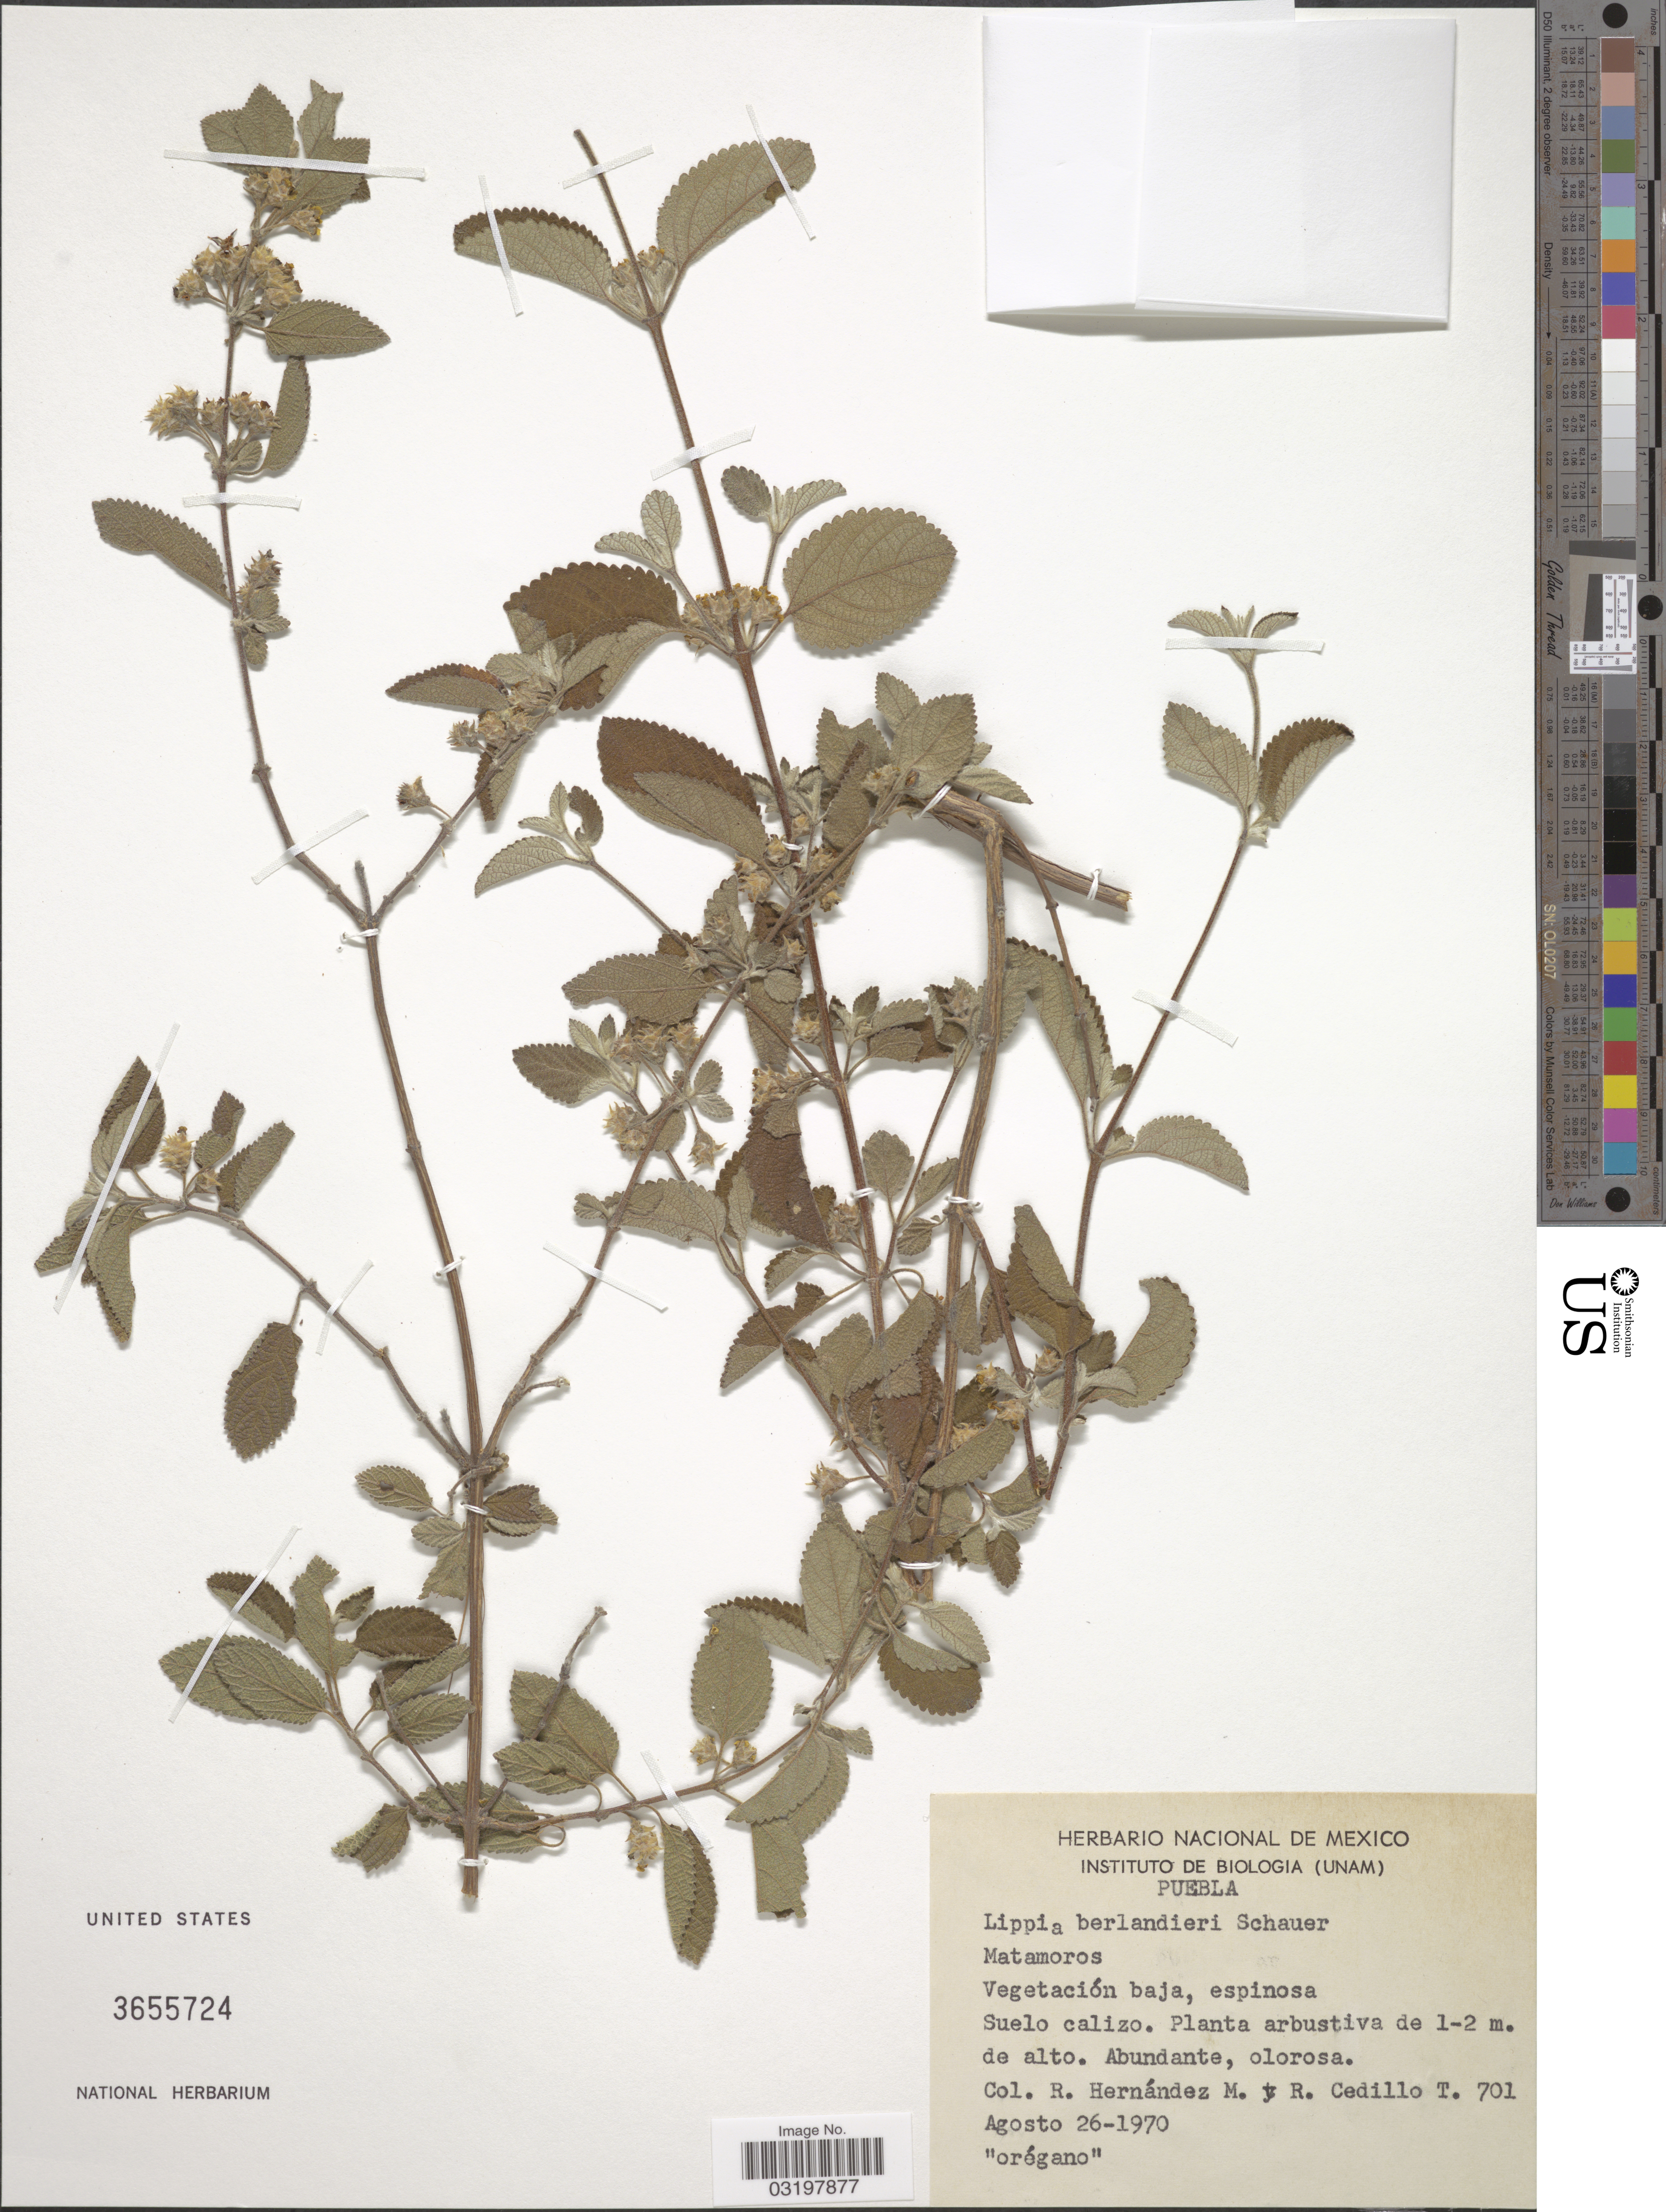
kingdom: Plantae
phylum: Tracheophyta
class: Magnoliopsida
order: Lamiales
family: Verbenaceae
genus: Lippia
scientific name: Lippia berlandieri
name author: Schauer in DC.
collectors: R. Hernández & R. CedilloT.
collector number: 701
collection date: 1970-08-26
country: Mexico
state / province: Puebla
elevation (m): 1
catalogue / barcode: US 3655724